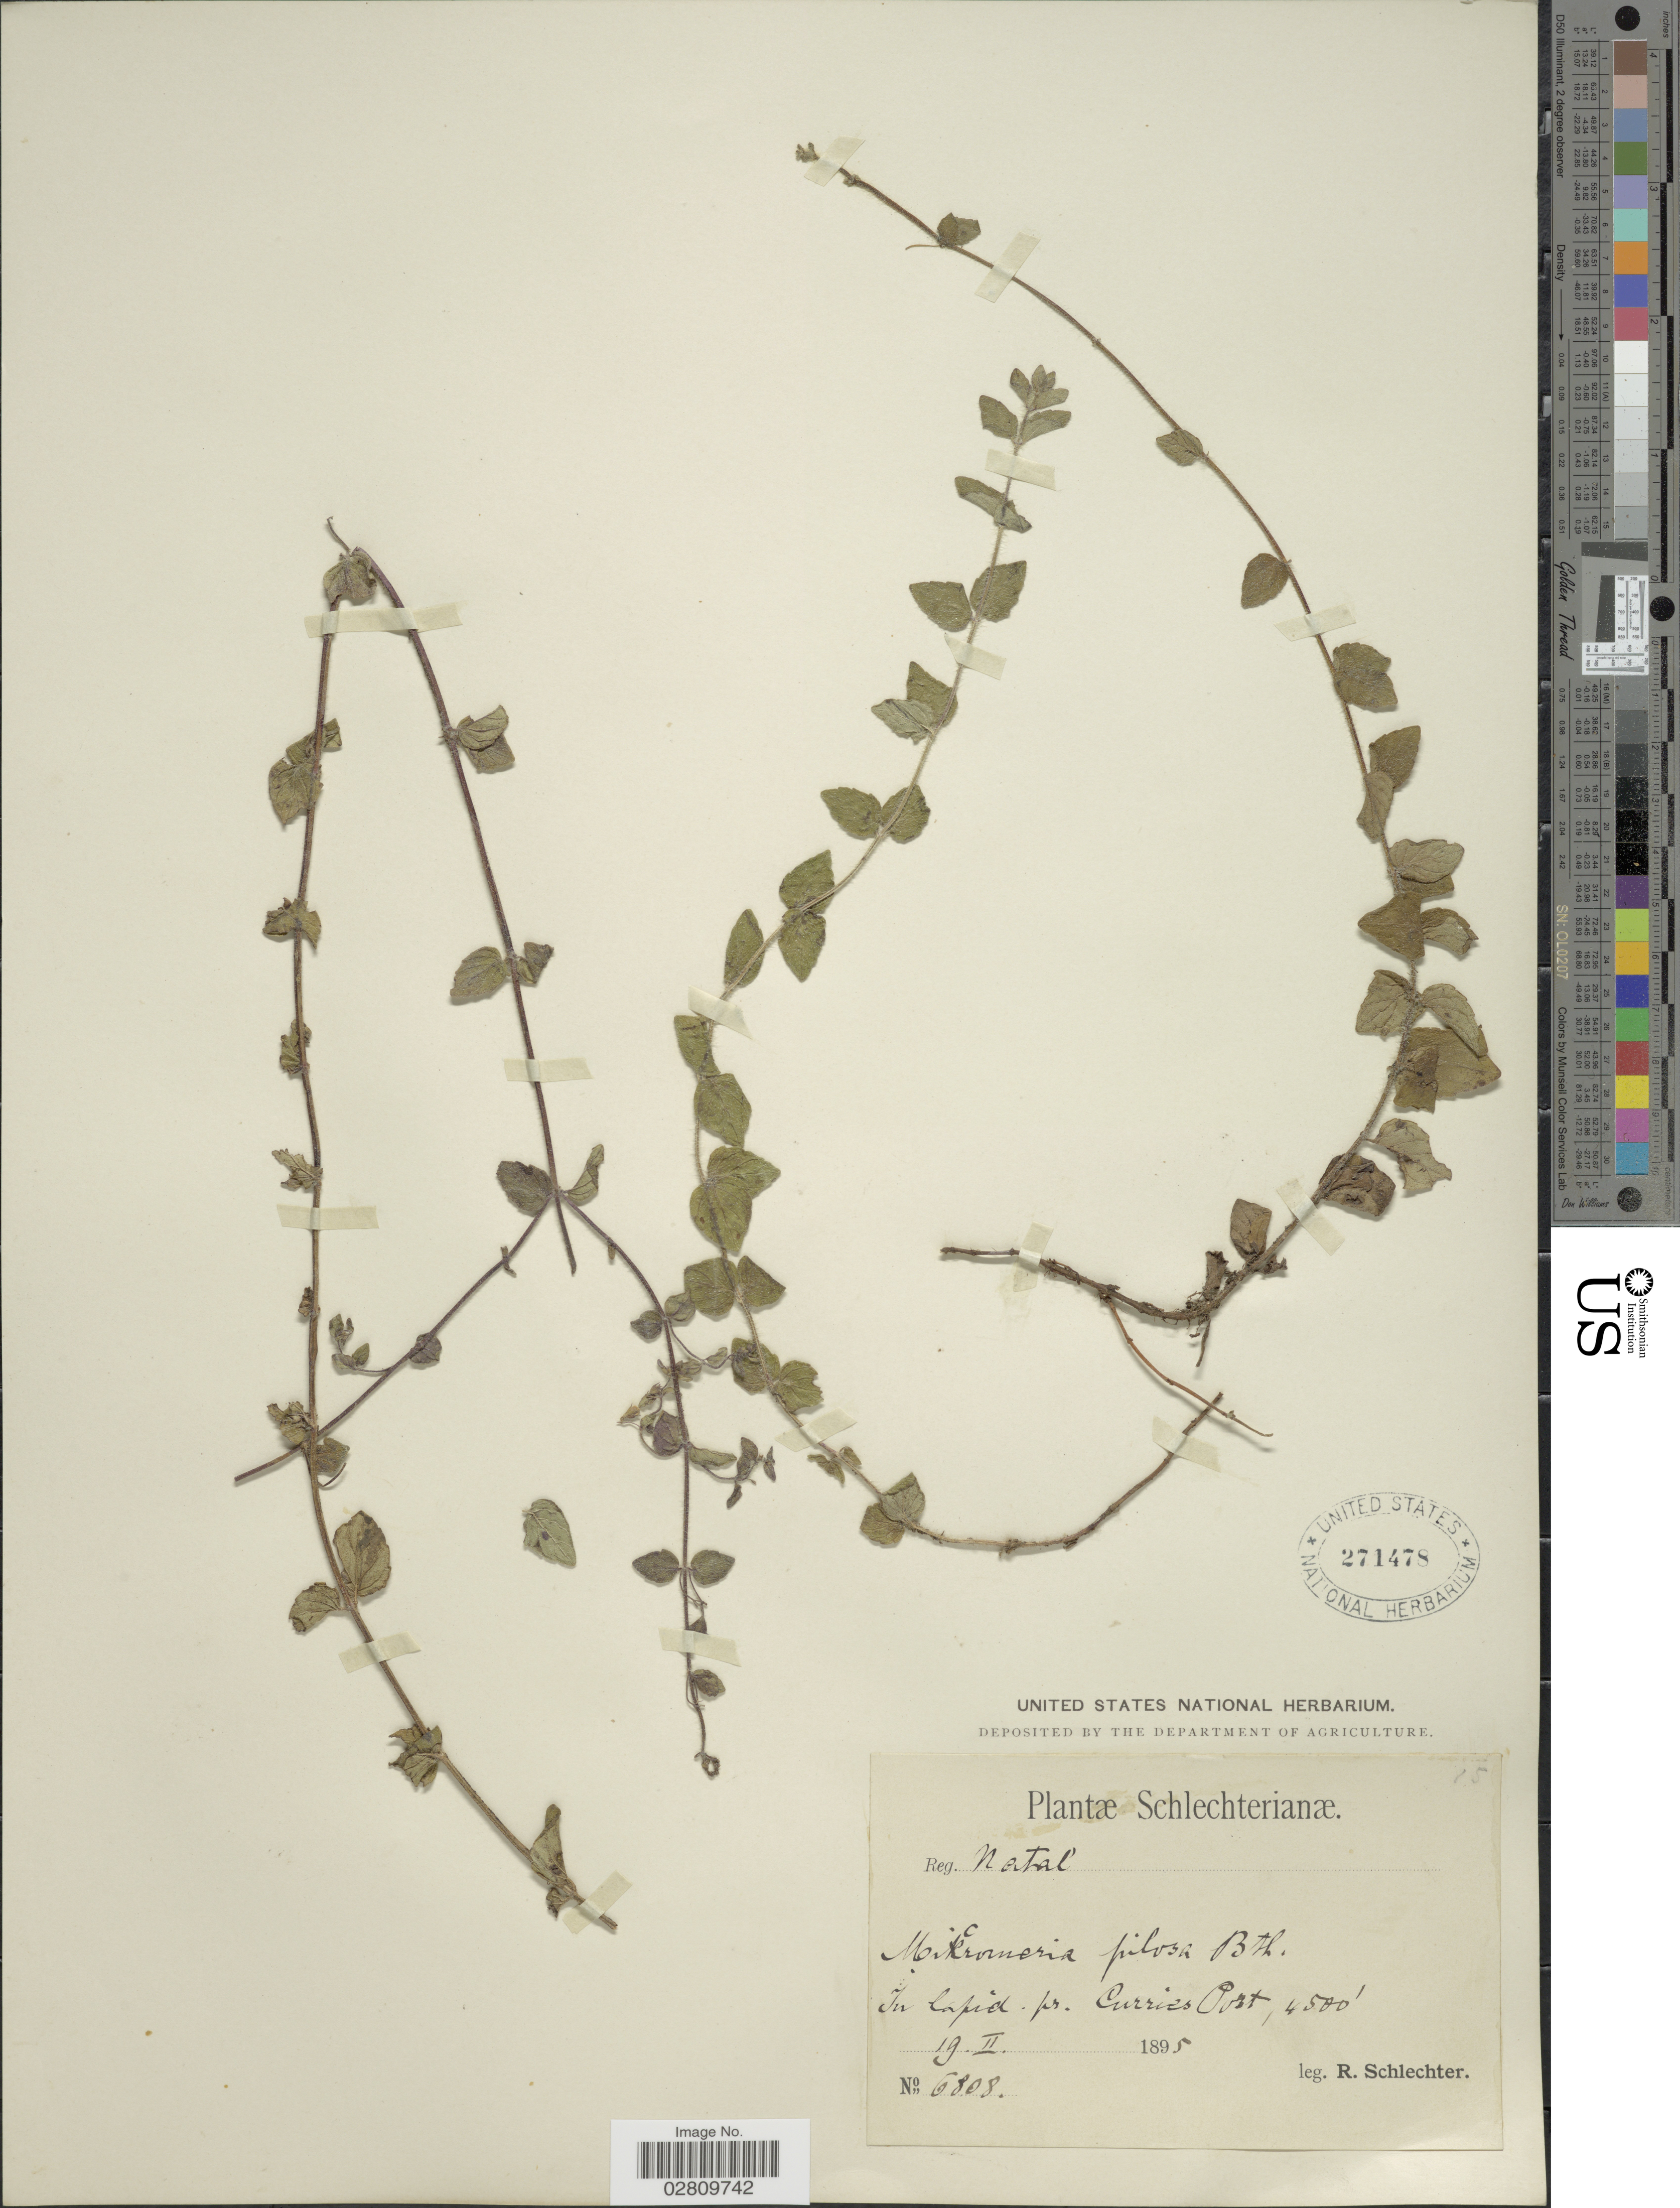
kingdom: Plantae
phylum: Tracheophyta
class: Magnoliopsida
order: Lamiales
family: Lamiaceae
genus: Micromeria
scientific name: Micromeria pilosa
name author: Benth.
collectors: F. R. R. Schlechter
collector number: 6808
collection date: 1895-02-19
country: South Africa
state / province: KwaZulu-Natal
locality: Reg. Natal. In lapid. pr. Curries Post.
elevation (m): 1372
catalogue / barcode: US 271478